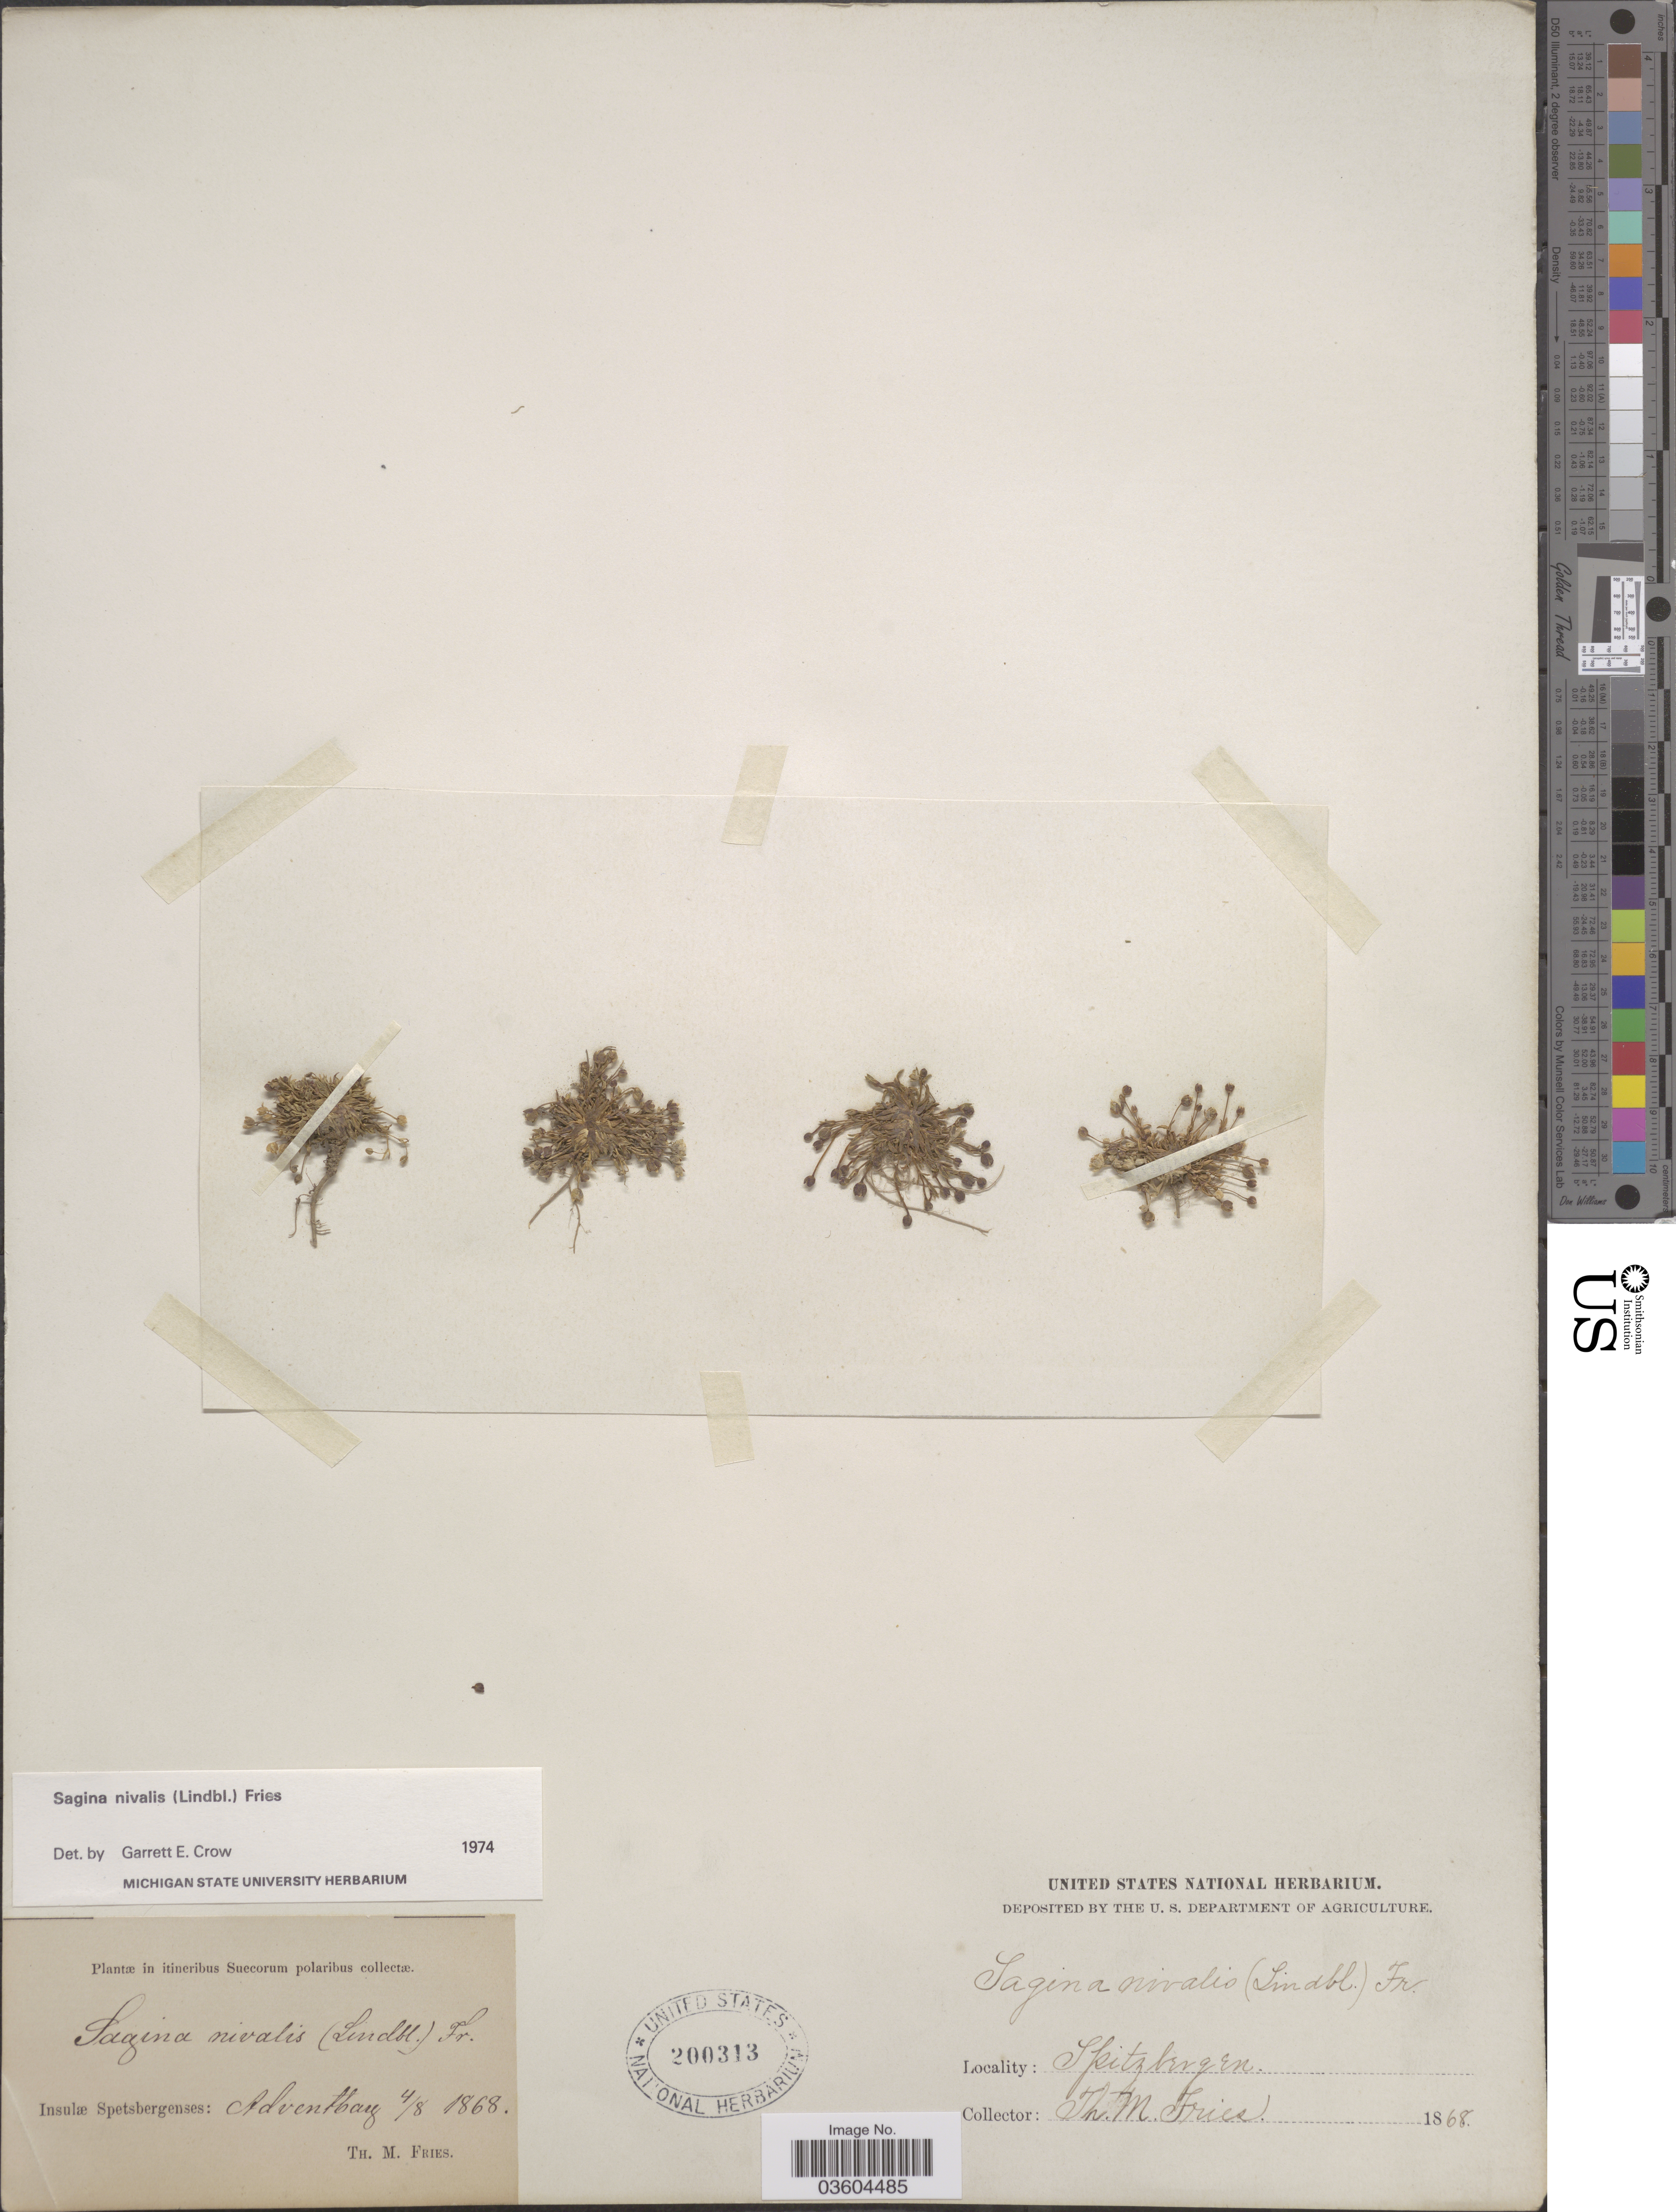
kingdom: Plantae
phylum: Tracheophyta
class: Magnoliopsida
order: Caryophyllales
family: Caryophyllaceae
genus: Sagina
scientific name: Sagina nivalis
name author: (Lindblom) Fr.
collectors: T. Fries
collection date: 1868-08-04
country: Norway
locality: In itineribus Suecorum polaribus. Insulae Spetsbergenses: Adventbay. Spitzbergen.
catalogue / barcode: US 200313